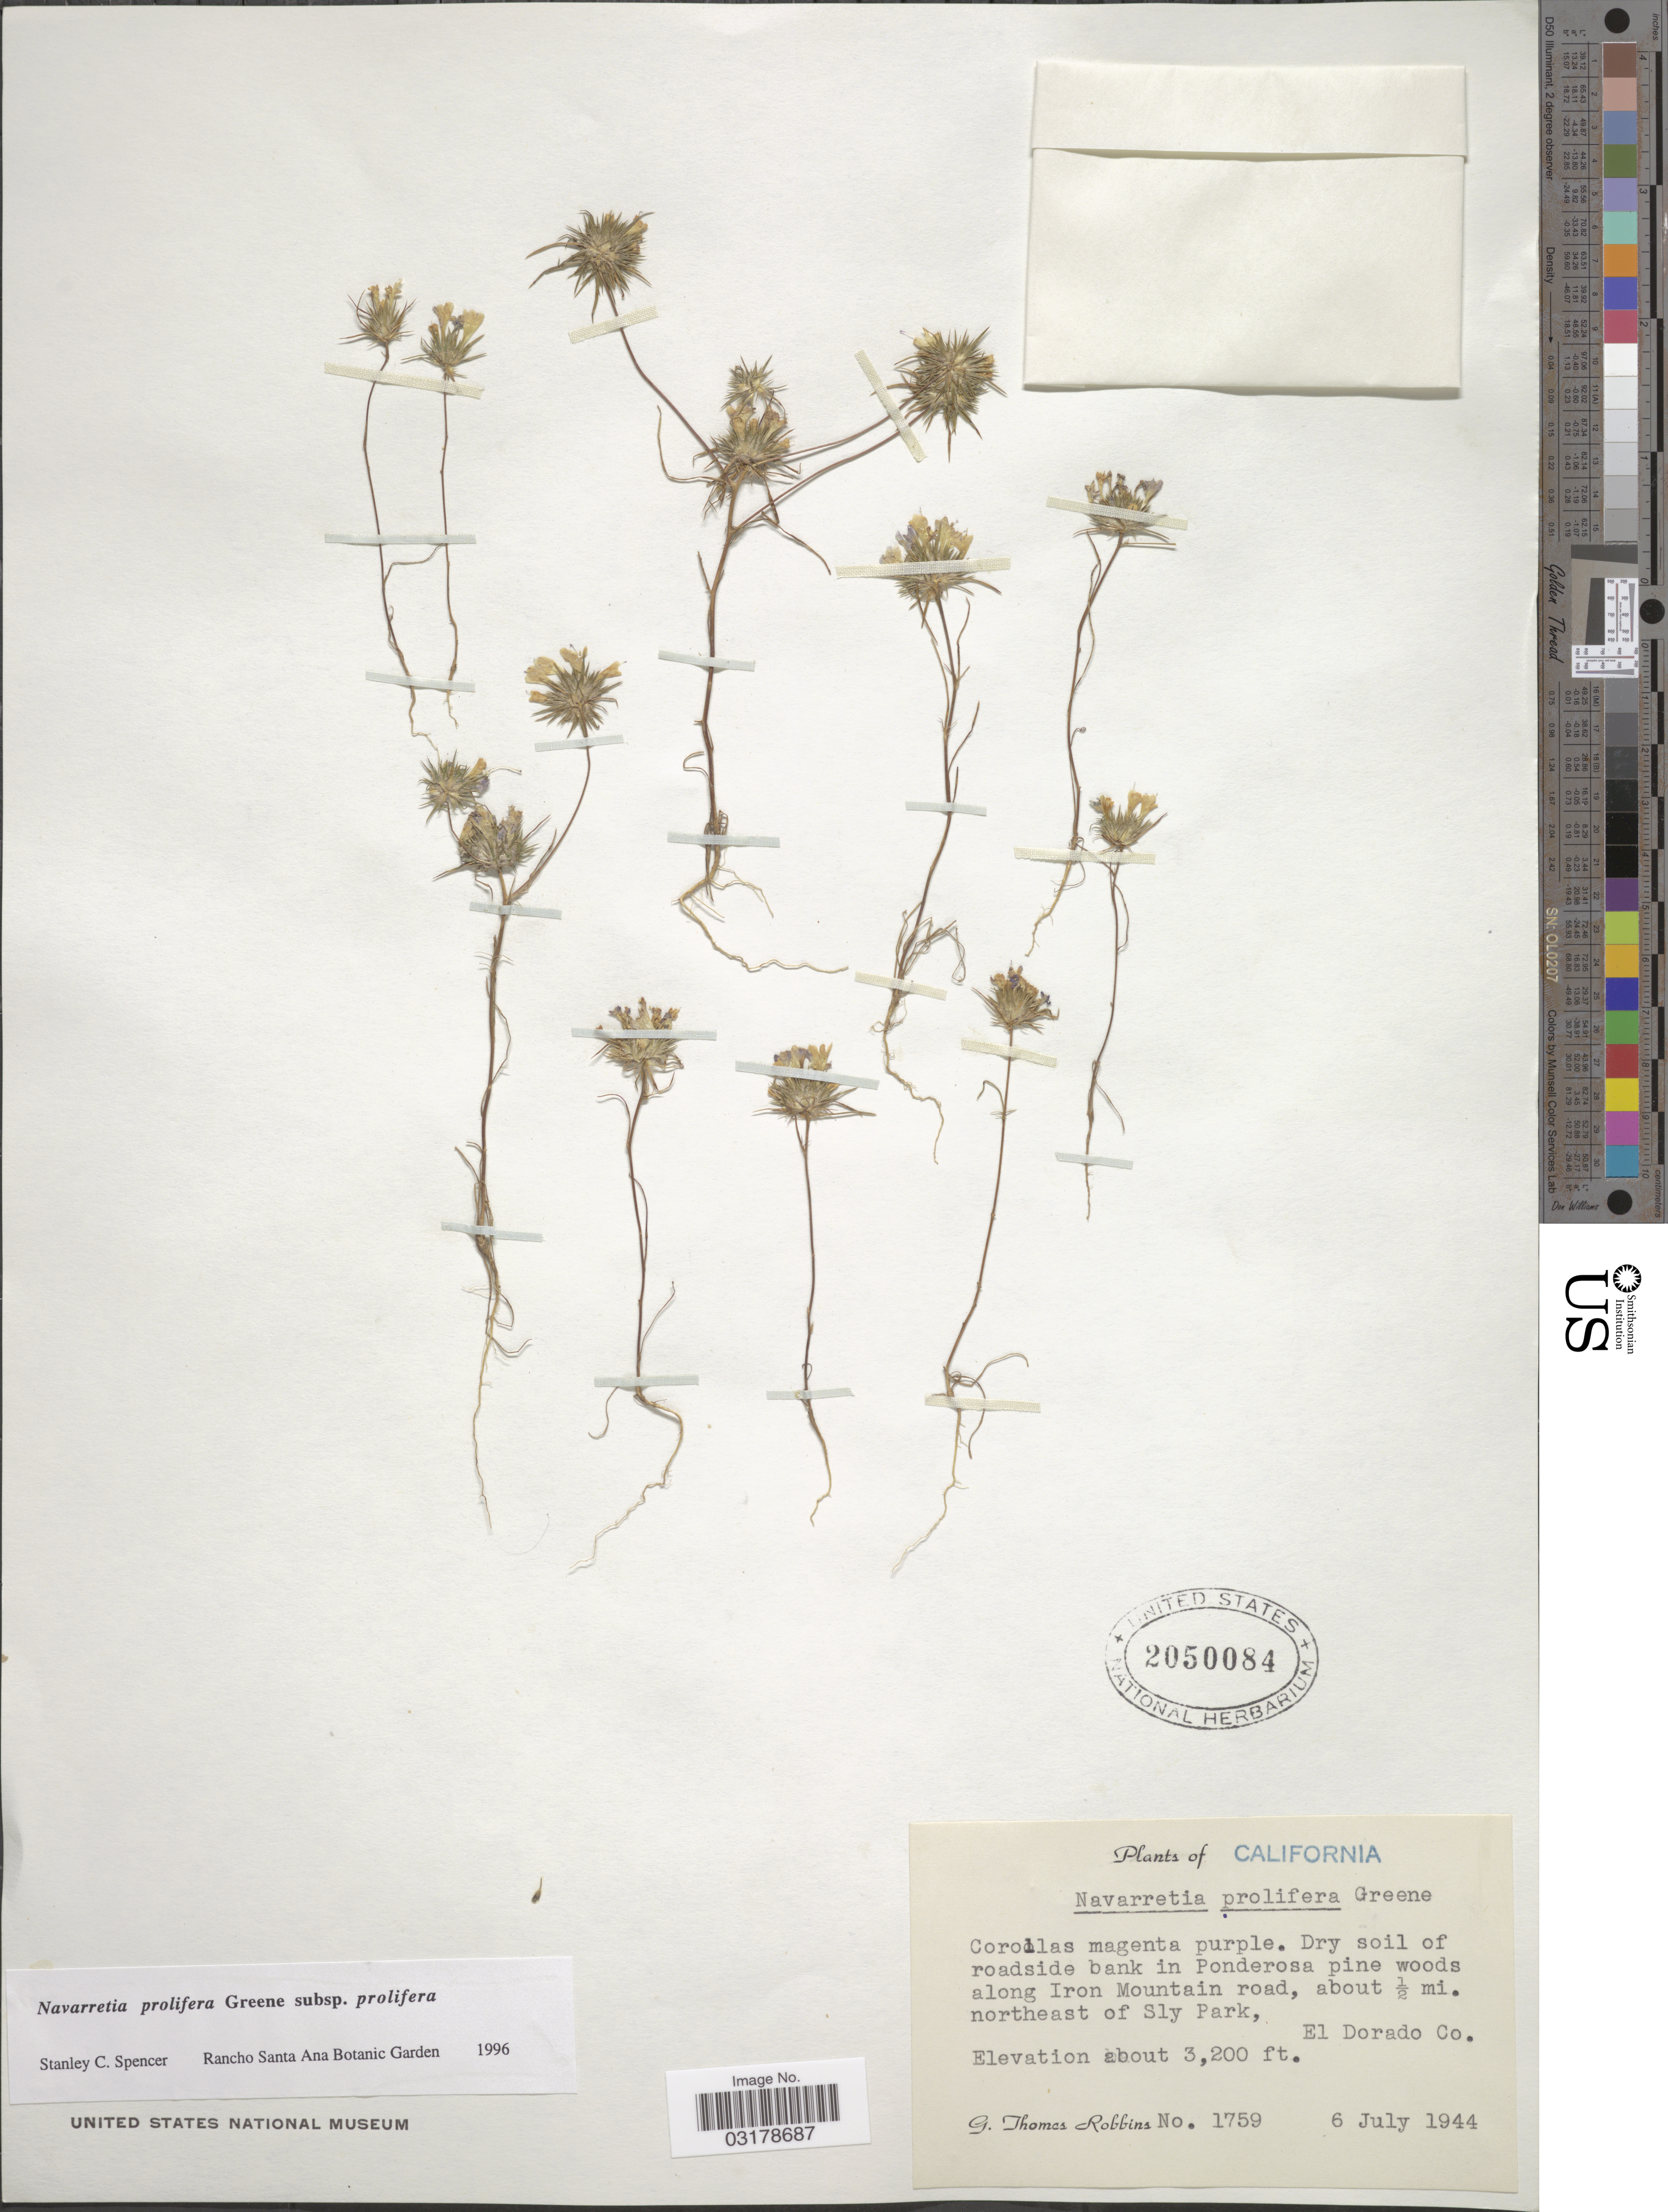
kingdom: Plantae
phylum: Tracheophyta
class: Magnoliopsida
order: Ericales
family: Polemoniaceae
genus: Navarretia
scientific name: Navarretia prolifera subsp. prolifera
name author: Greene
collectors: G. T. Robbins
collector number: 1759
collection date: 1944-07-06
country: United States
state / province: California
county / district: El Dorado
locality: Roadside bank in Ponderosa pine woods along Iron Mountain road, about ½ mi. northeast of Sly Park, El Dorado Co.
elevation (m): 975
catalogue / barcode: US 2050084